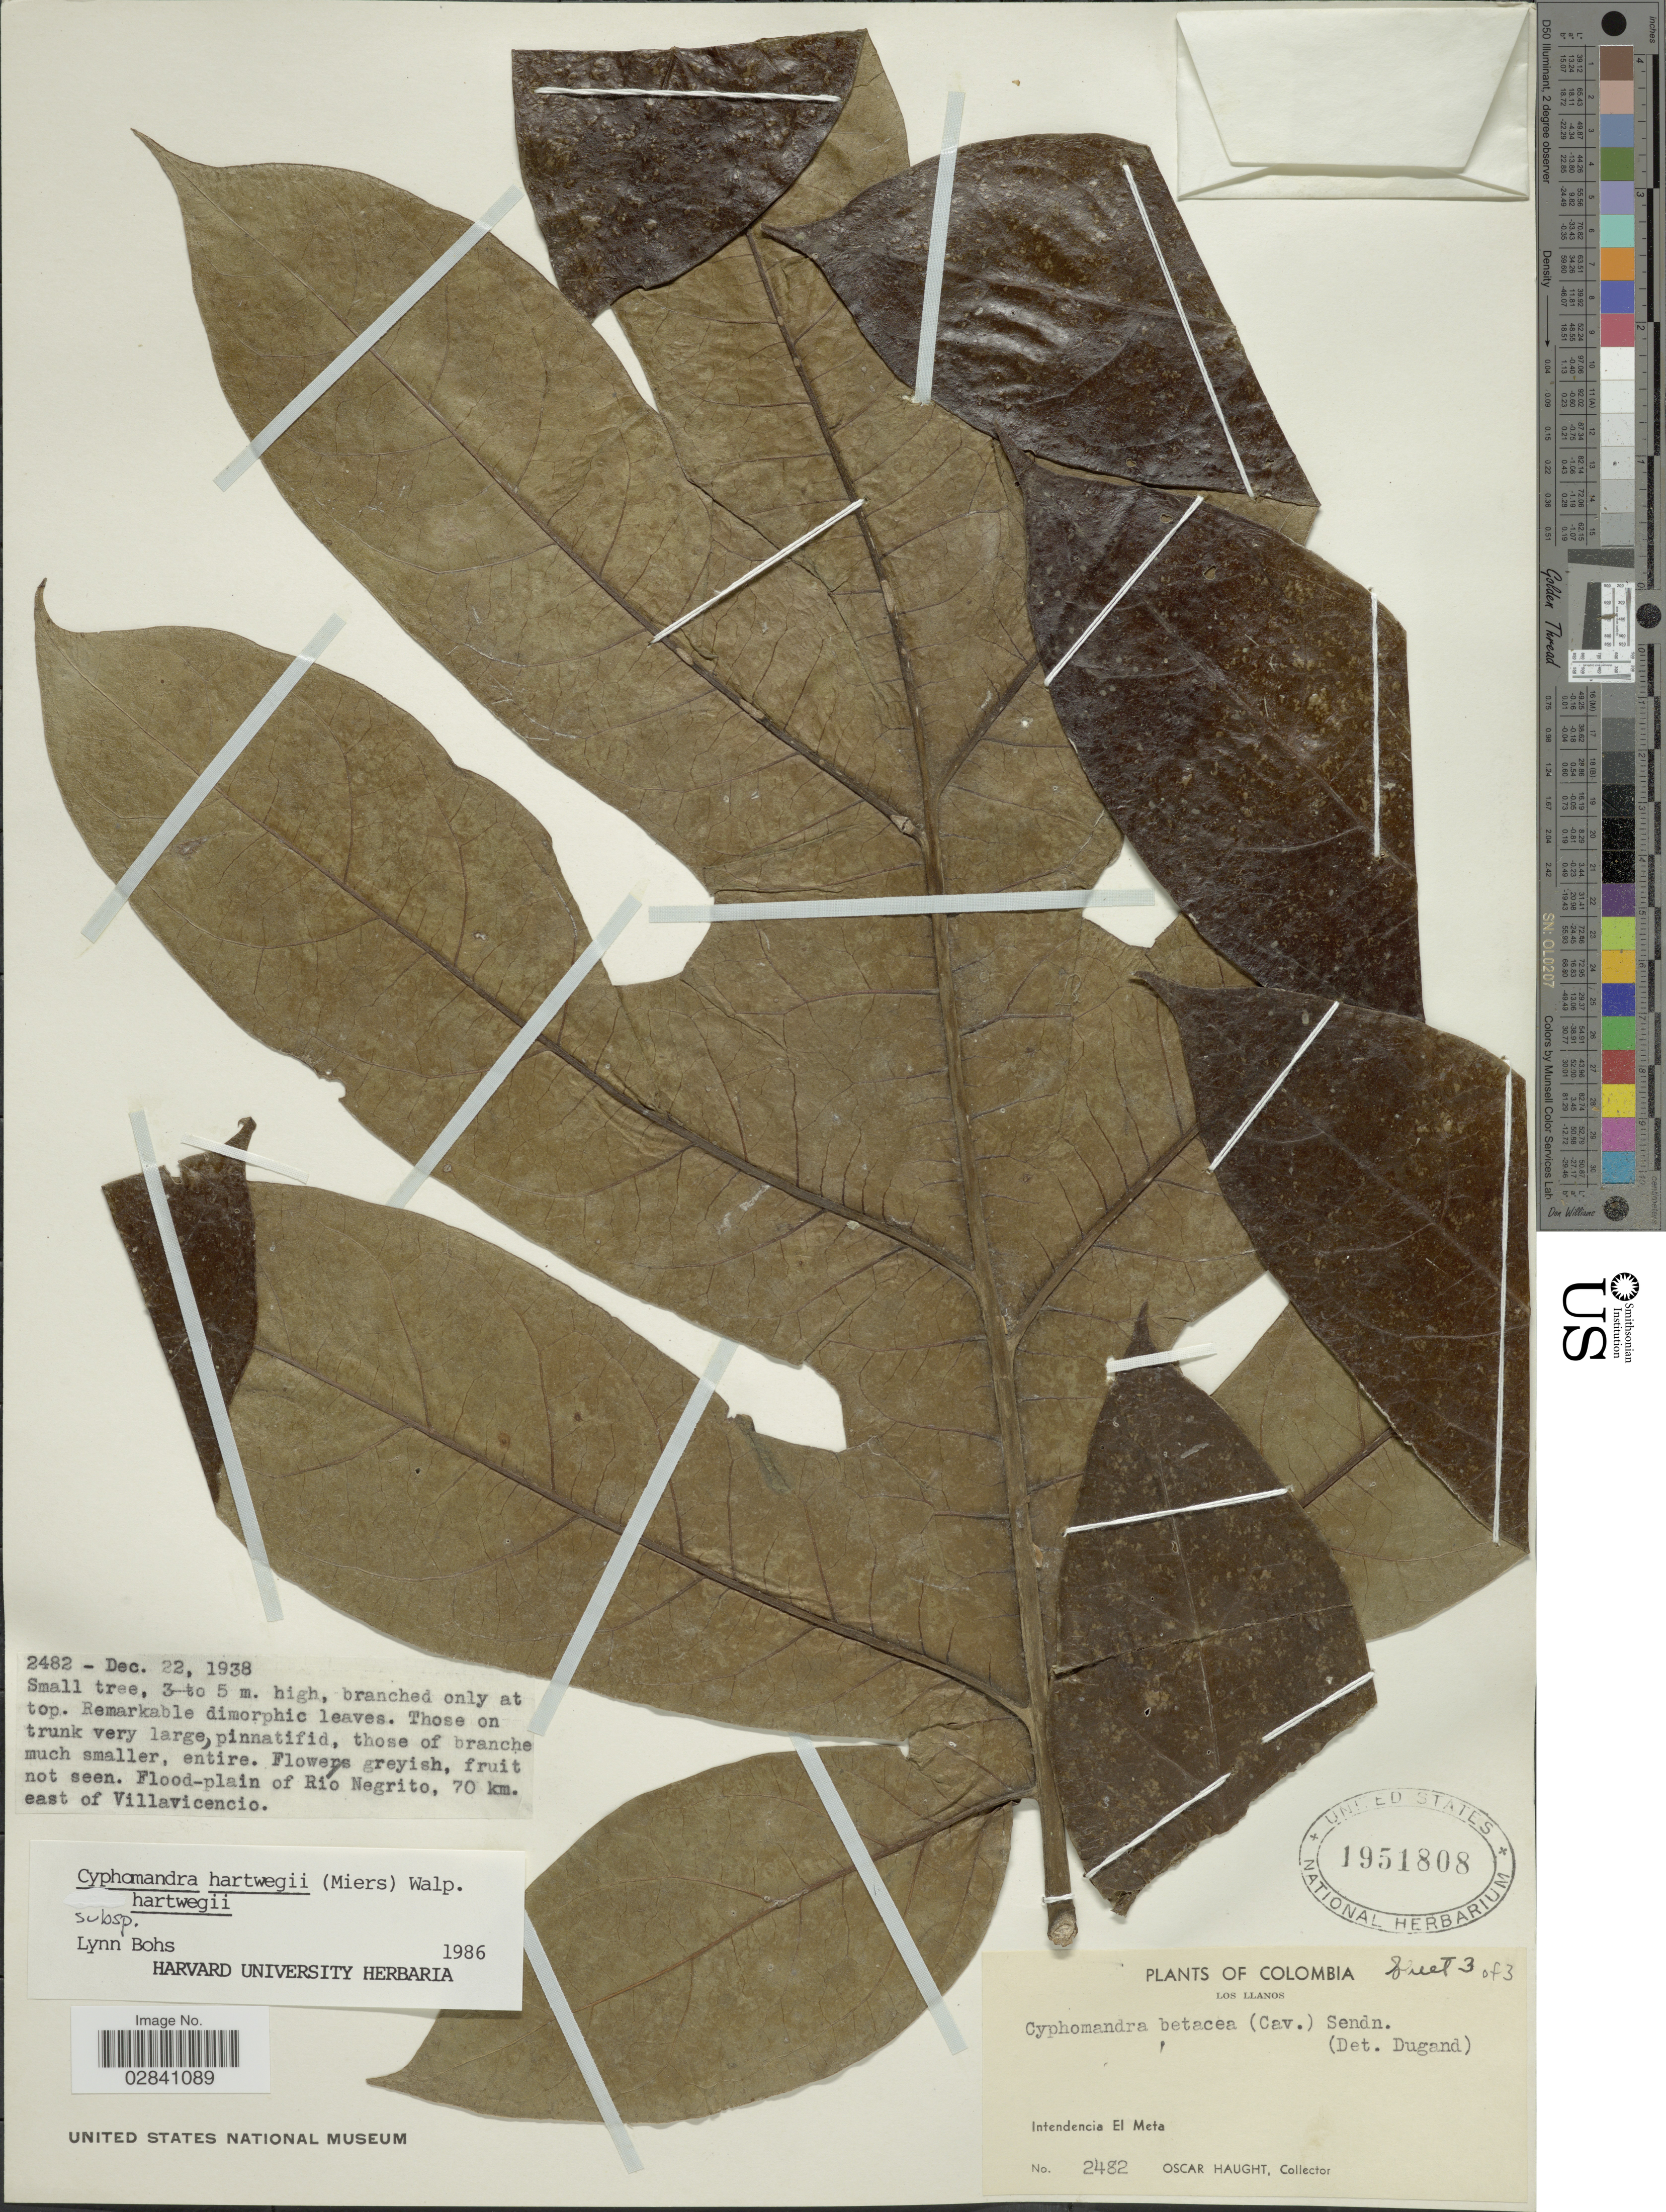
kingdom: Plantae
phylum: Tracheophyta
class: Magnoliopsida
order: Solanales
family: Solanaceae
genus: Cyphomandra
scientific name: Cyphomandra hartwegii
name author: (Miers) Sendtn. ex Walp.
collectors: O. Haught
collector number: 2482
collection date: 1938-12-22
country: Colombia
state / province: Meta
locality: Flood-plain of Río Negrito, 70 km. east of Villavicencio. Intendencia El Meta.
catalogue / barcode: US 1951808